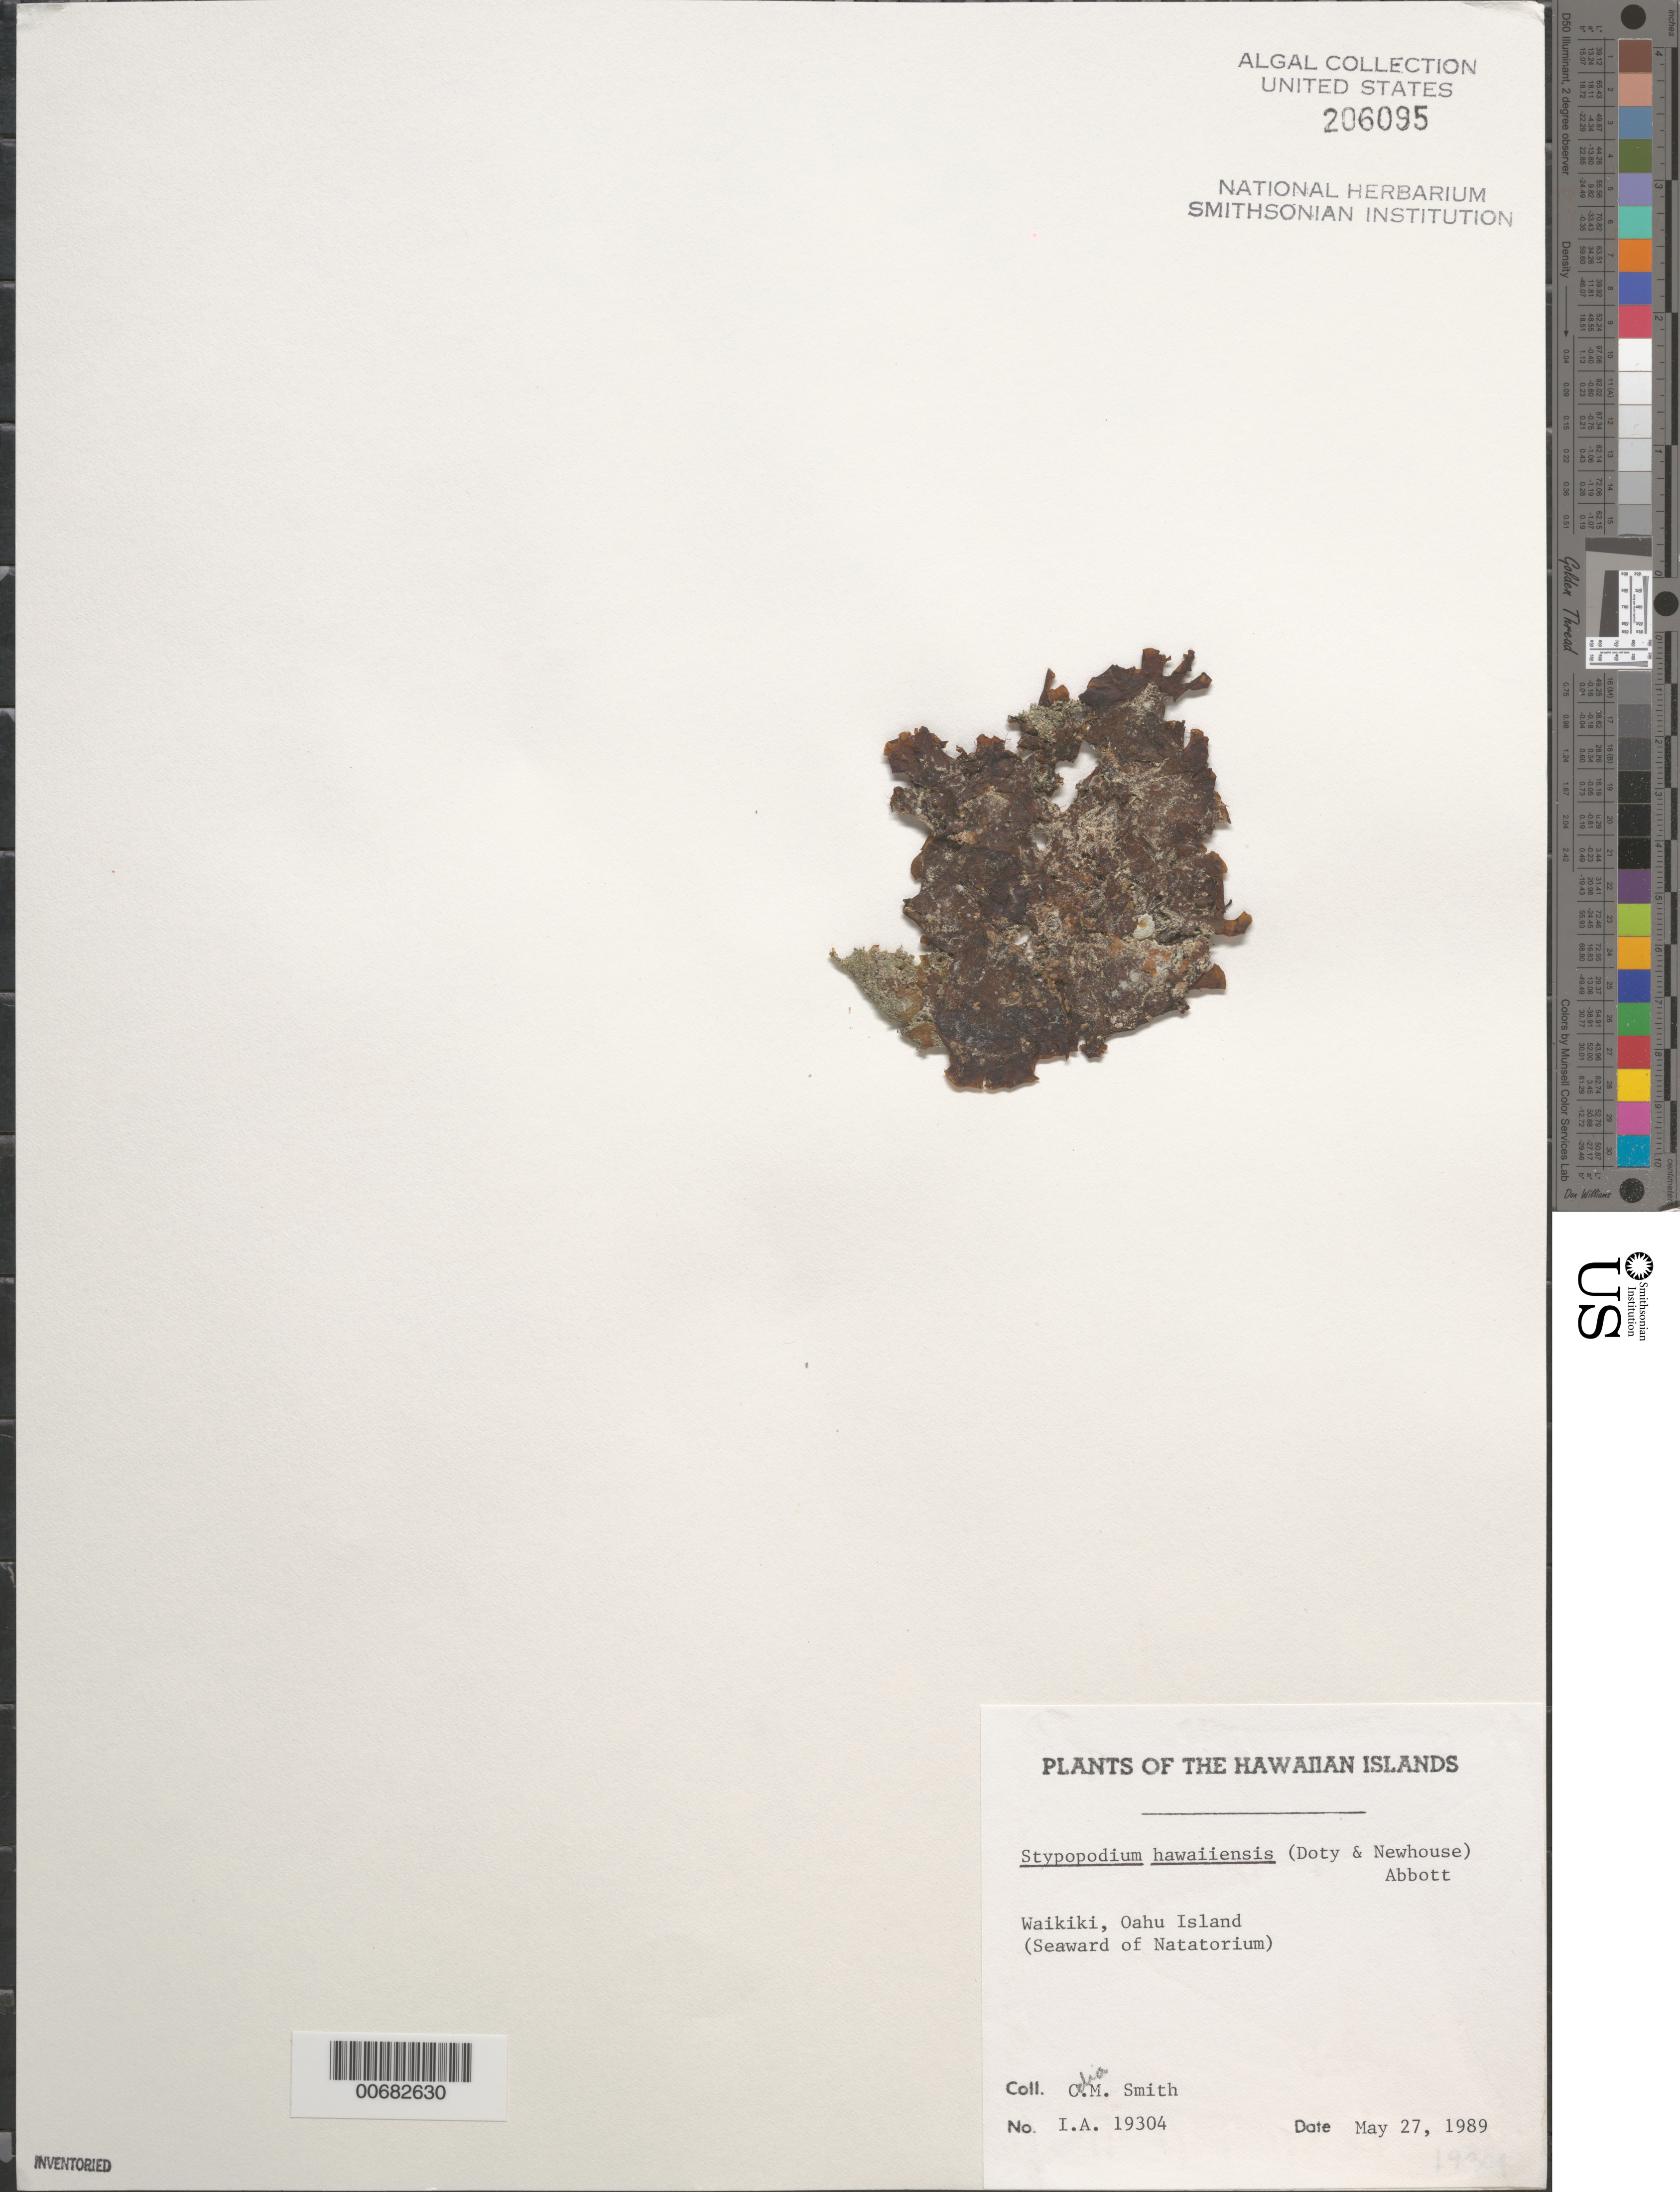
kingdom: Chromista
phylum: Ochrophyta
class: Phaeophyceae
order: Dictyotales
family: Dictyotaceae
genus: Stypopodium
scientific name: Stypopodium flabelliforme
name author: Weber Bosse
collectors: C. M. Smith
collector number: IAA 19304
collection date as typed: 27 May 1989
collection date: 1989-05-27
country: United States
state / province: Hawaii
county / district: Honolulu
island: Oahu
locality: Waikiki, seaward of Natatorium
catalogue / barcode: US 206095